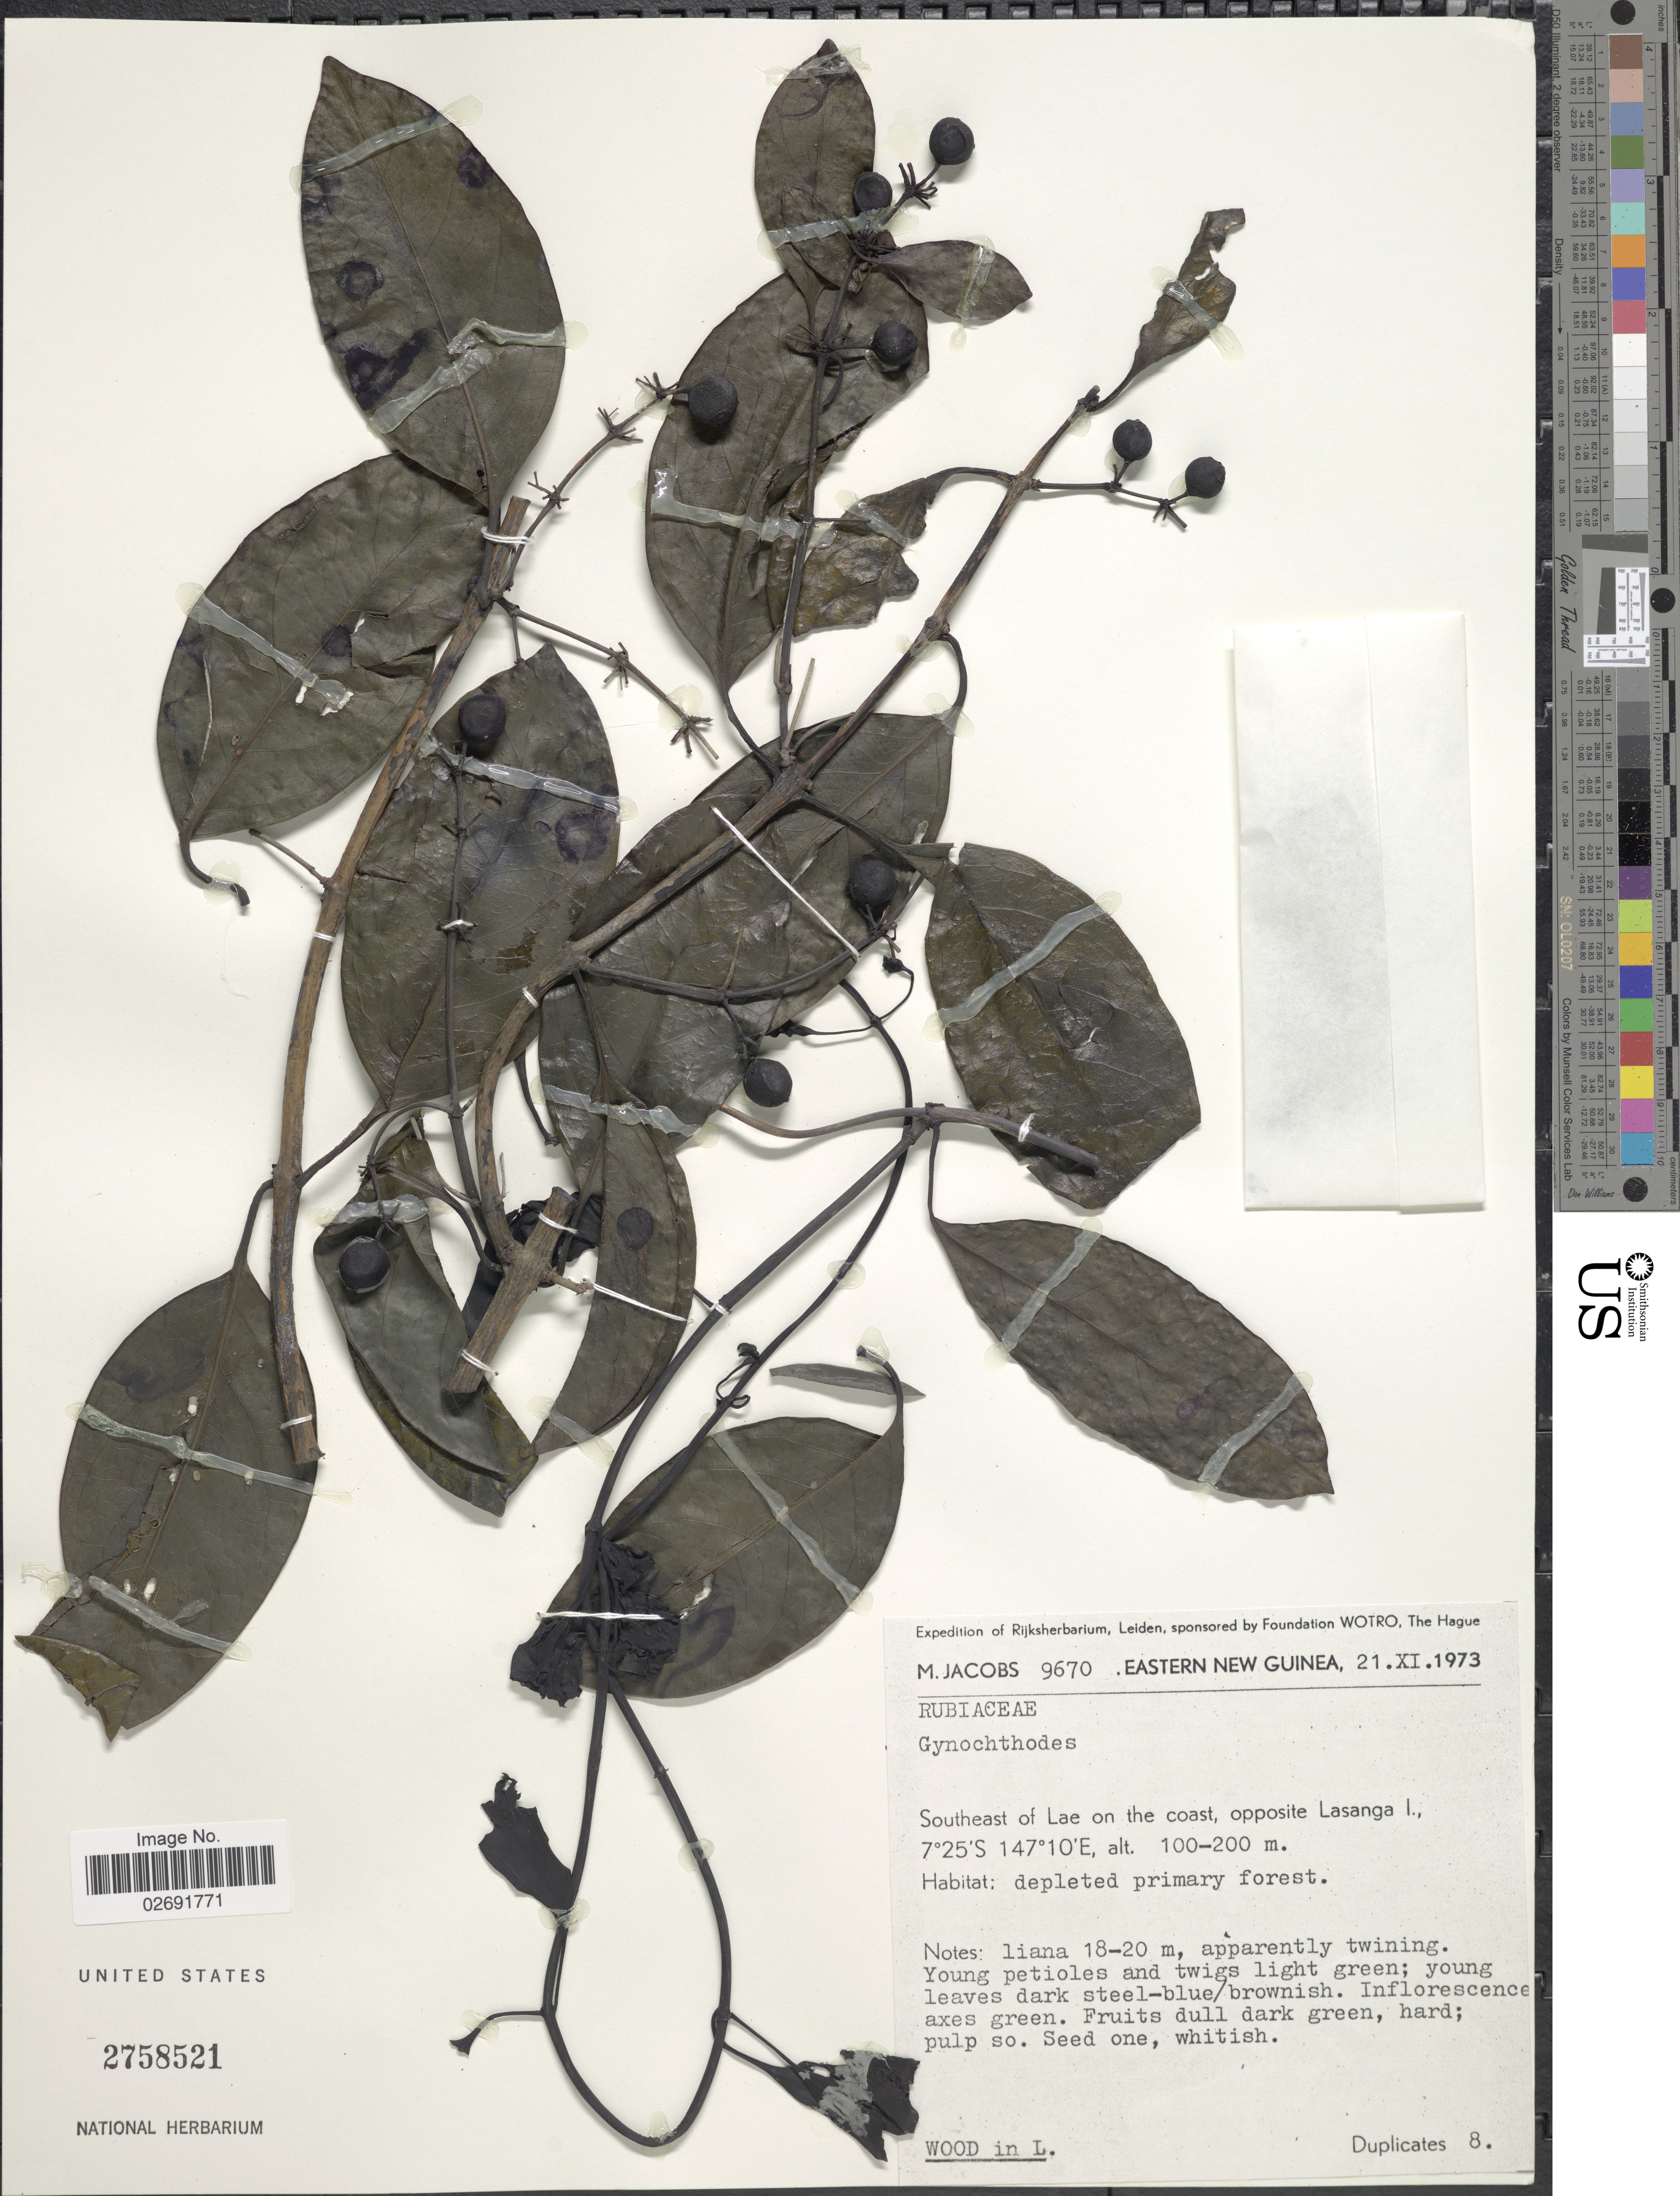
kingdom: Plantae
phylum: Tracheophyta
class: Magnoliopsida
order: Gentianales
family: Rubiaceae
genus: Gynochthodes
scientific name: Gynochthodes sp.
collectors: M. Jacobs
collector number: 9670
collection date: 1973-11-21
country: Papua New Guinea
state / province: Morobe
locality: Eastern New Guinea. Southeast of Lae on the coast, opposite Lasanga I.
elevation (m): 100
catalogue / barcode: US 2758521